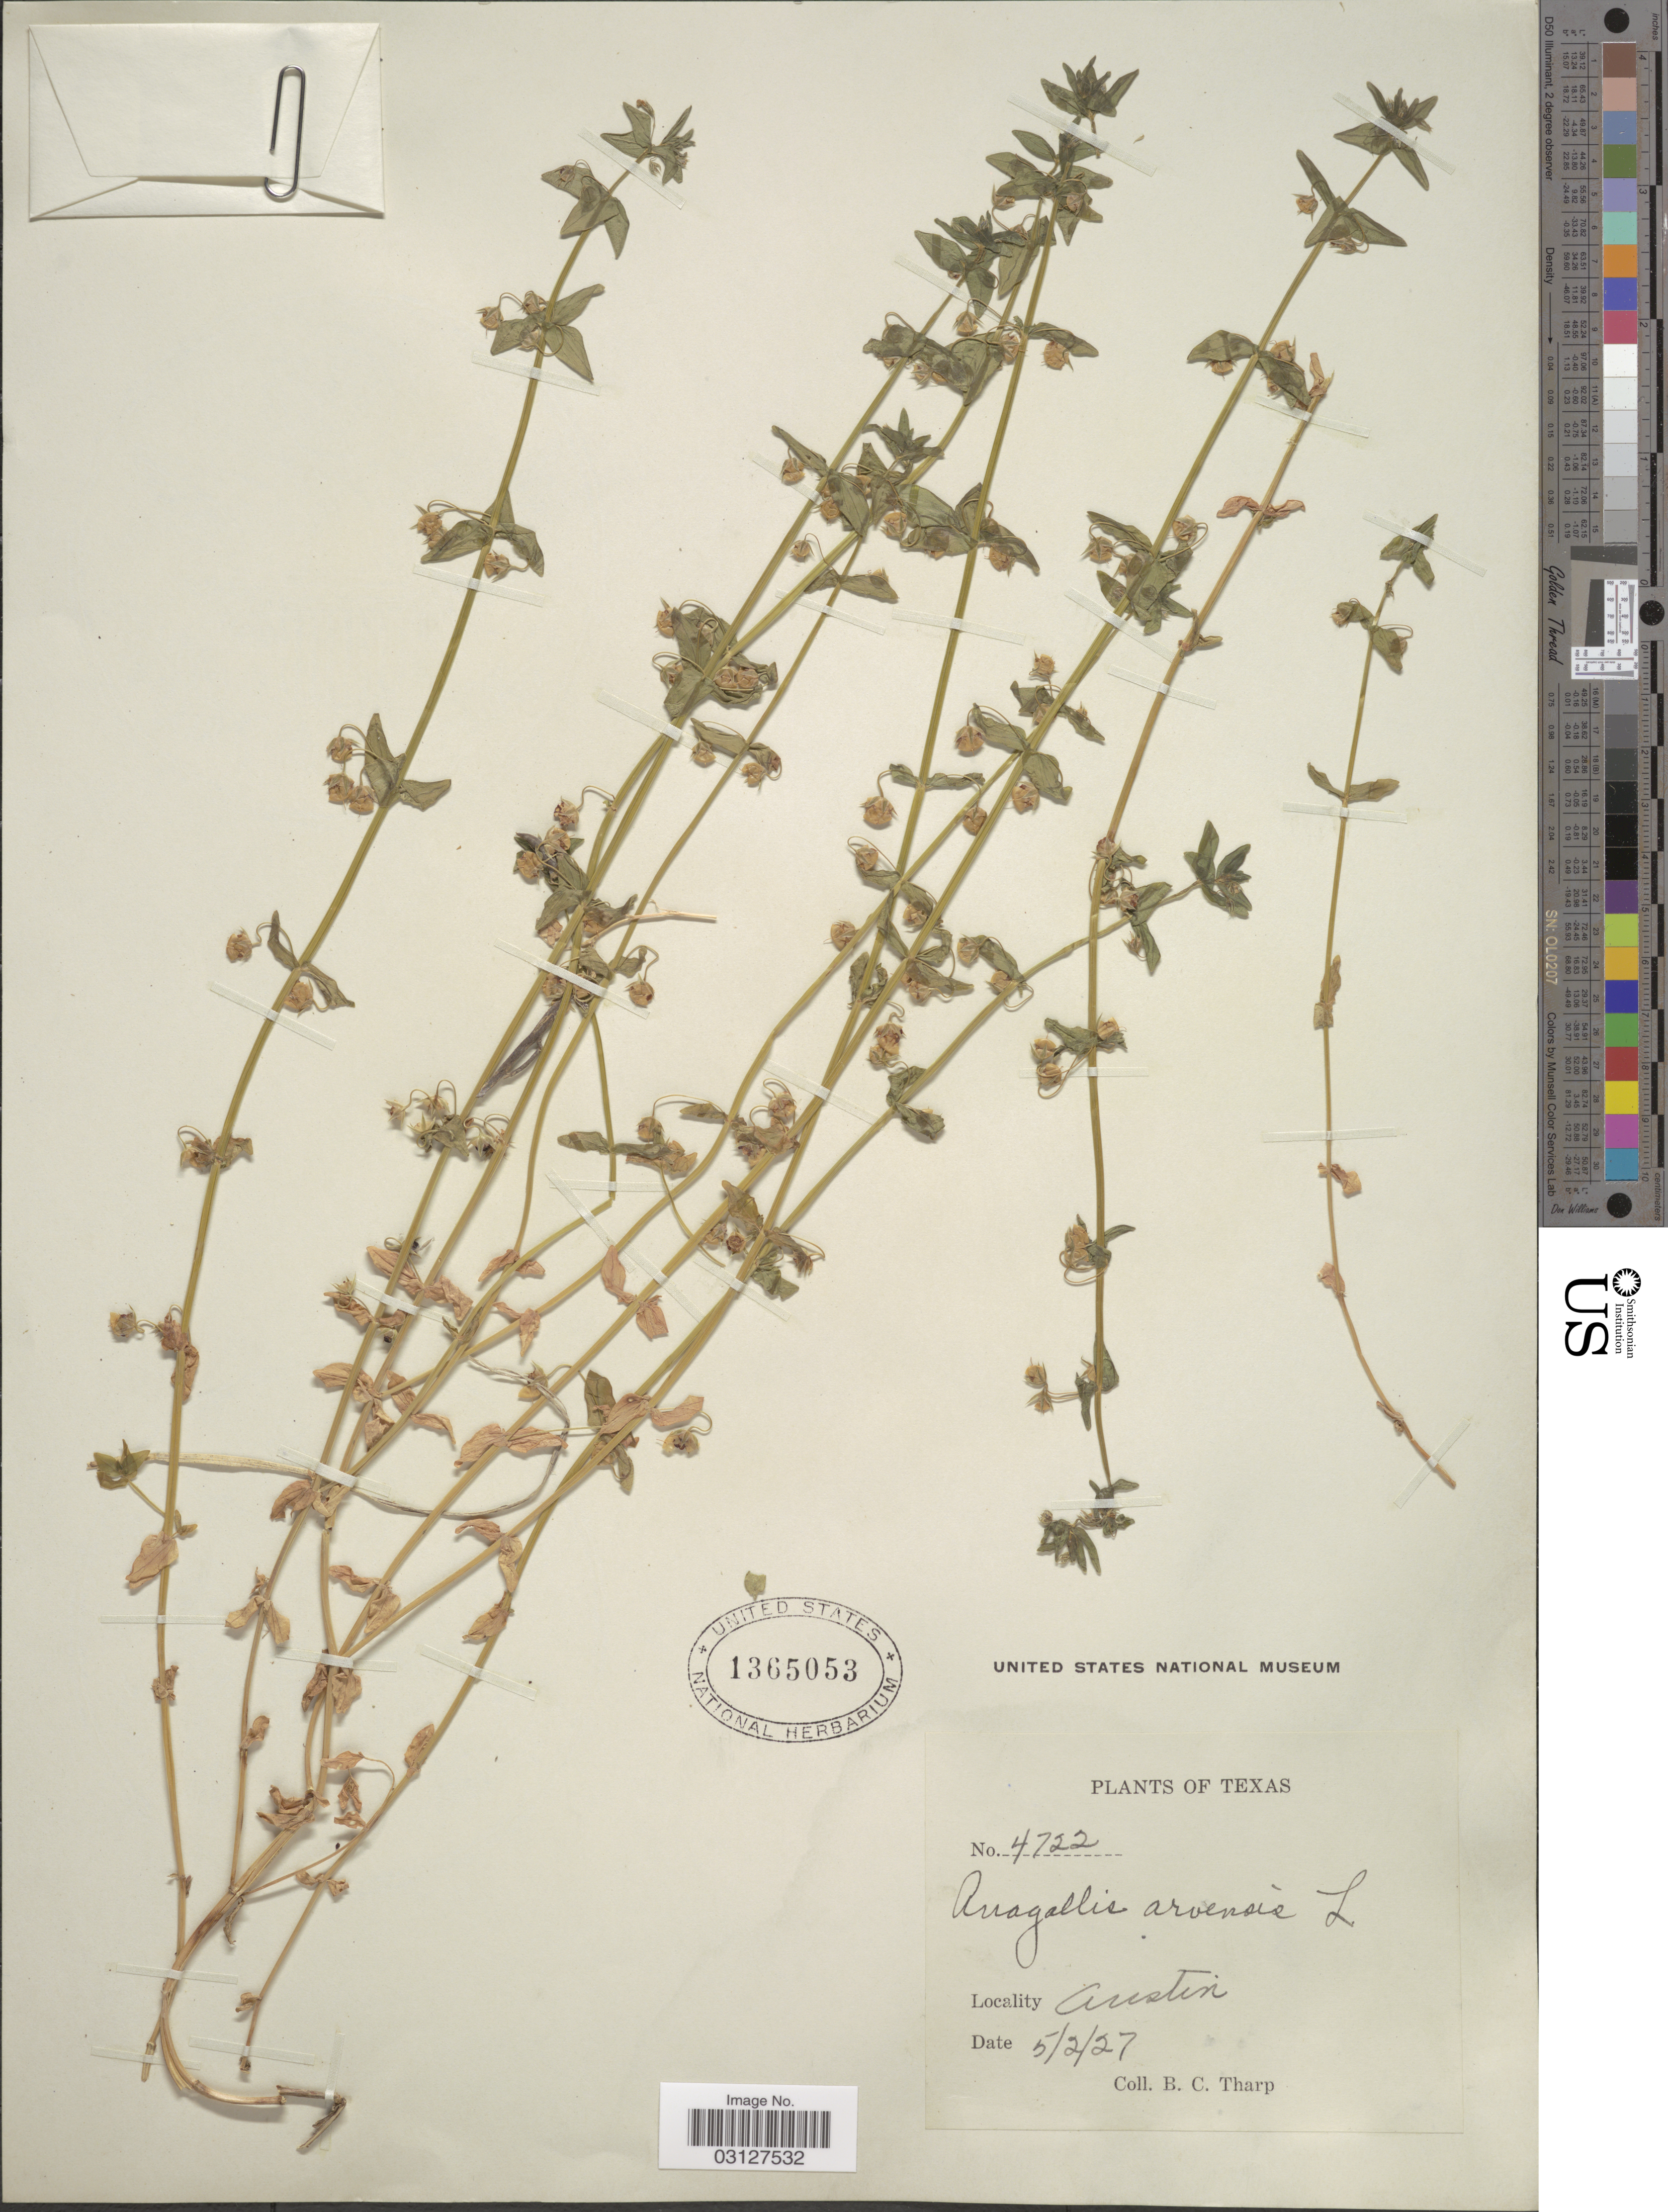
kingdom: Plantae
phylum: Tracheophyta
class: Magnoliopsida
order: Ericales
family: Primulaceae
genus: Anagallis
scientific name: Anagallis arvensis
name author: L.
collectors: B. C. Tharp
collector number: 4722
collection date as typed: Transcribed d/m/y: 2/5/27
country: United States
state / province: Texas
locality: Austin.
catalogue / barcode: US 1365053